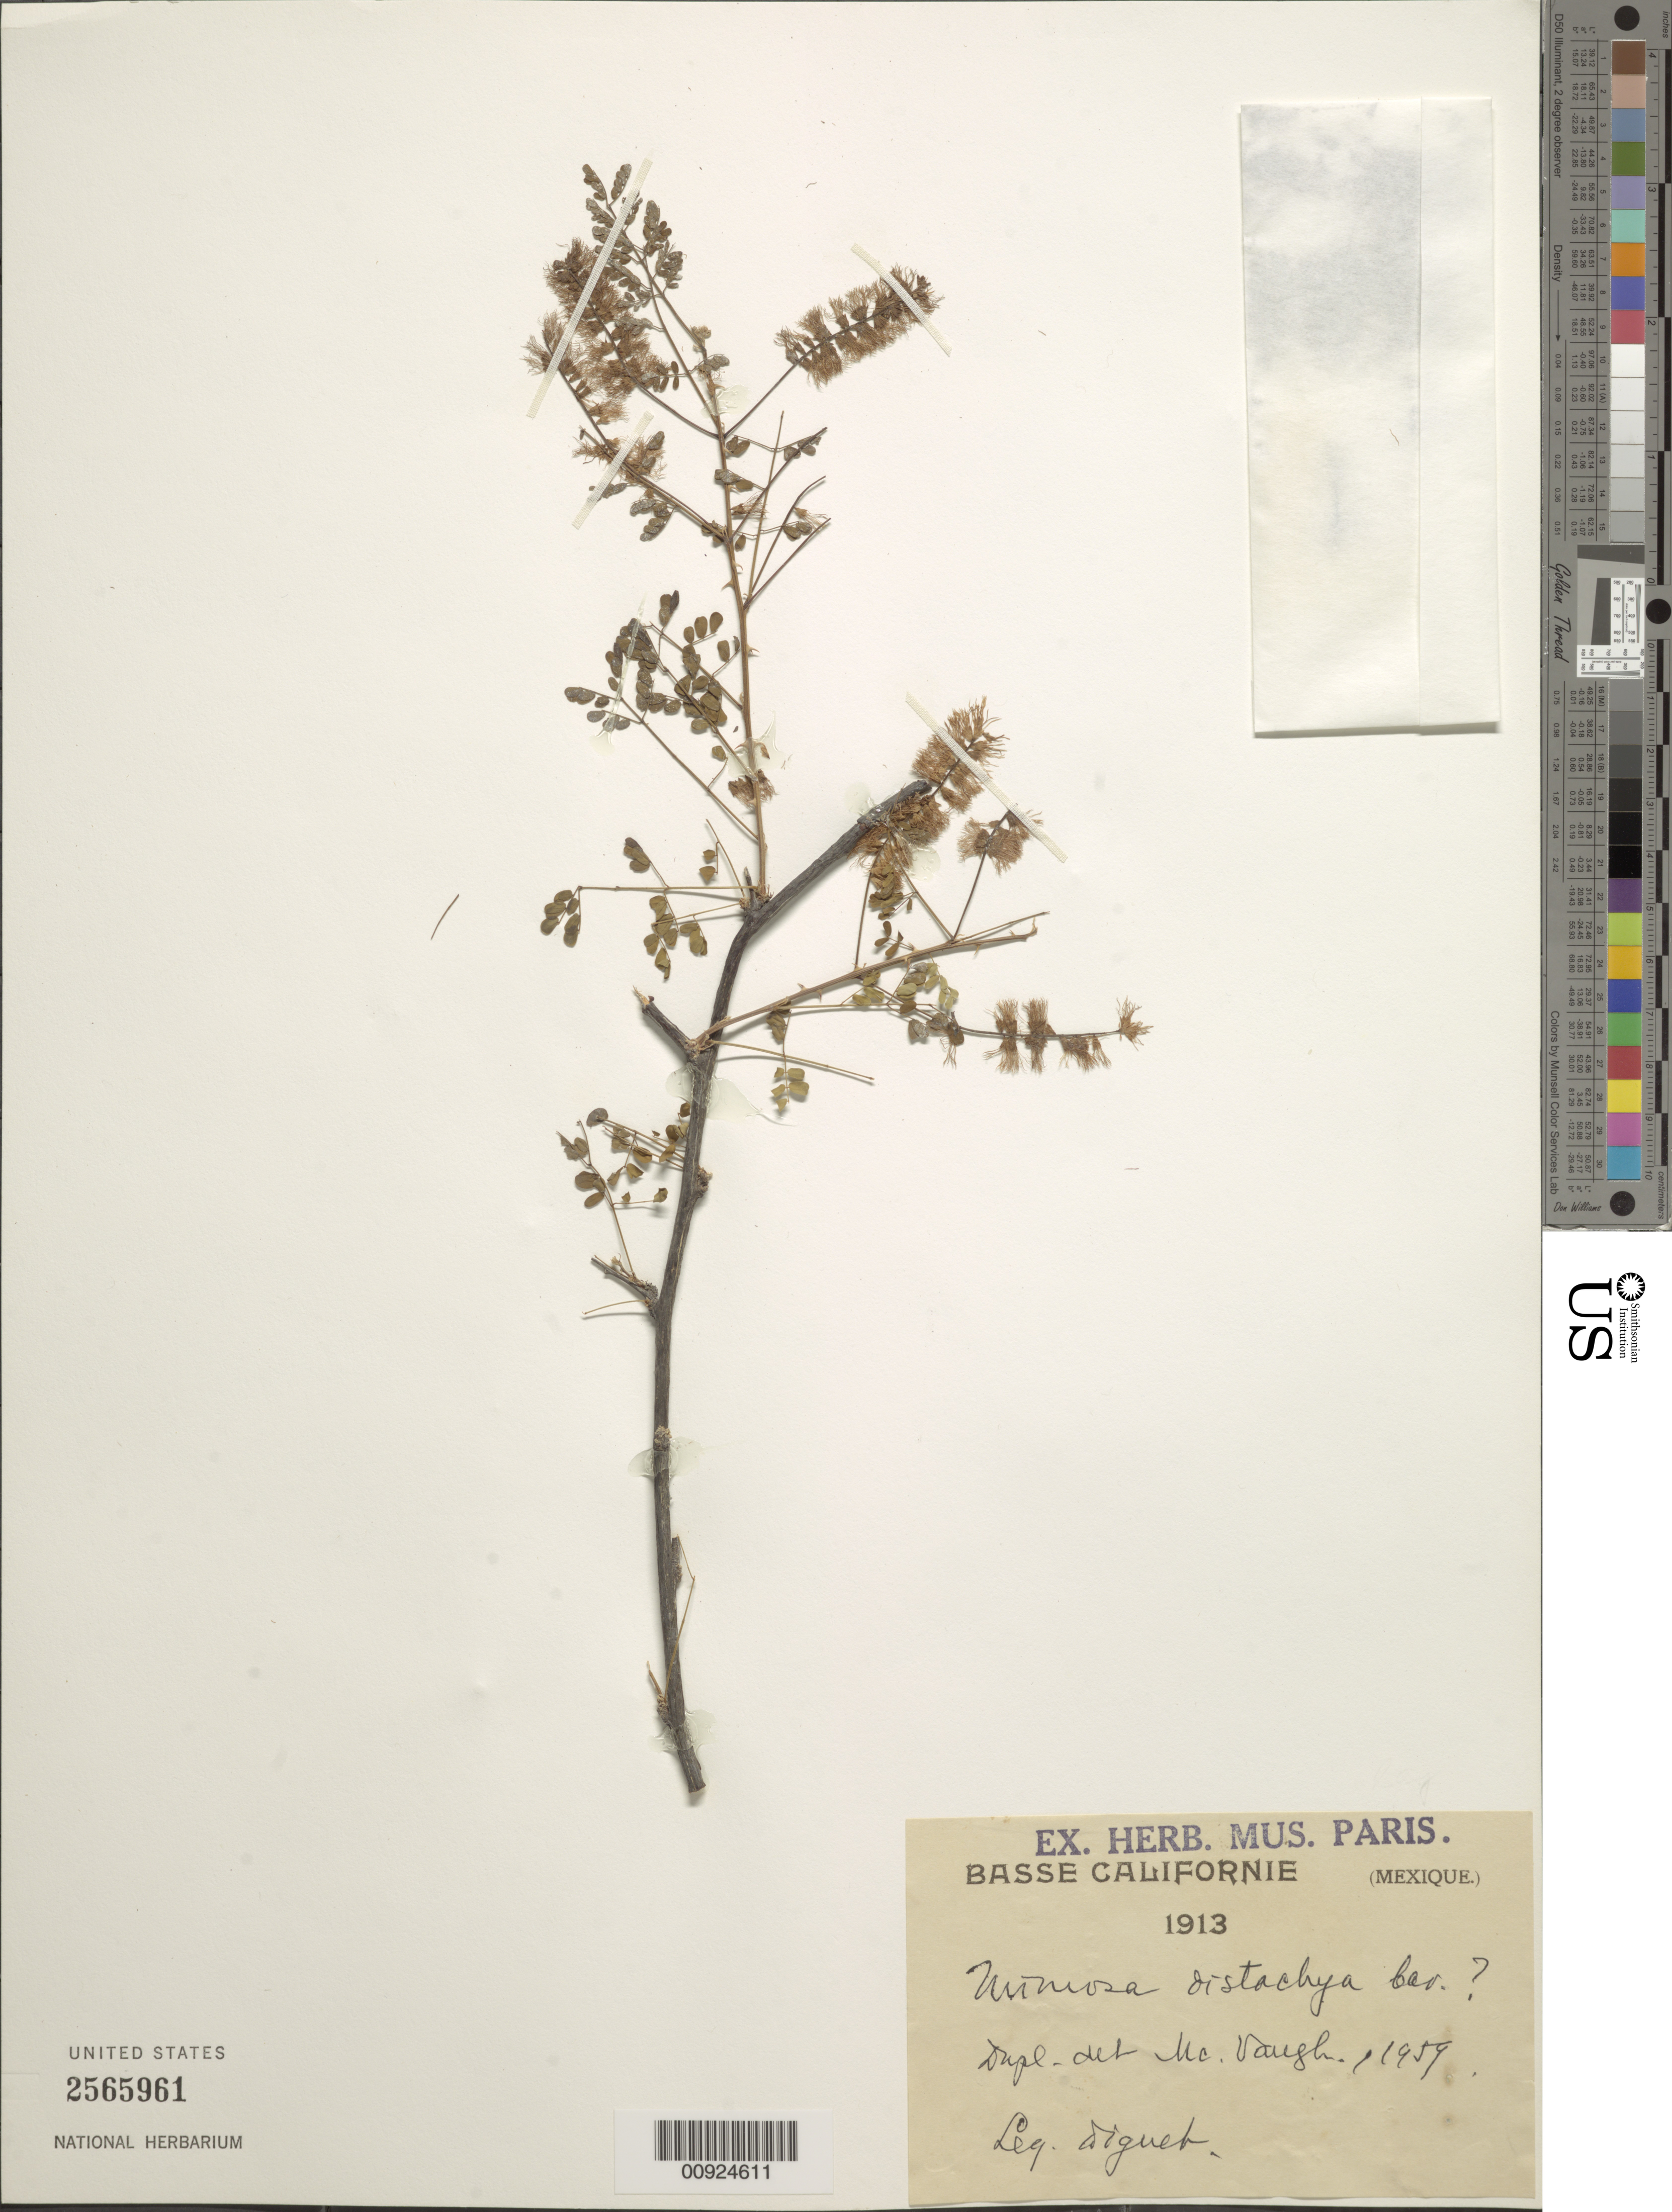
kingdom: Plantae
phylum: Tracheophyta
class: Magnoliopsida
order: Fabales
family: Fabaceae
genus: Mimosa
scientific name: Mimosa distachya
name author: Cav.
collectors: M. L. Diguet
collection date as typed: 1913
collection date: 1913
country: Mexico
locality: Basse Californie.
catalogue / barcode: US 2565961